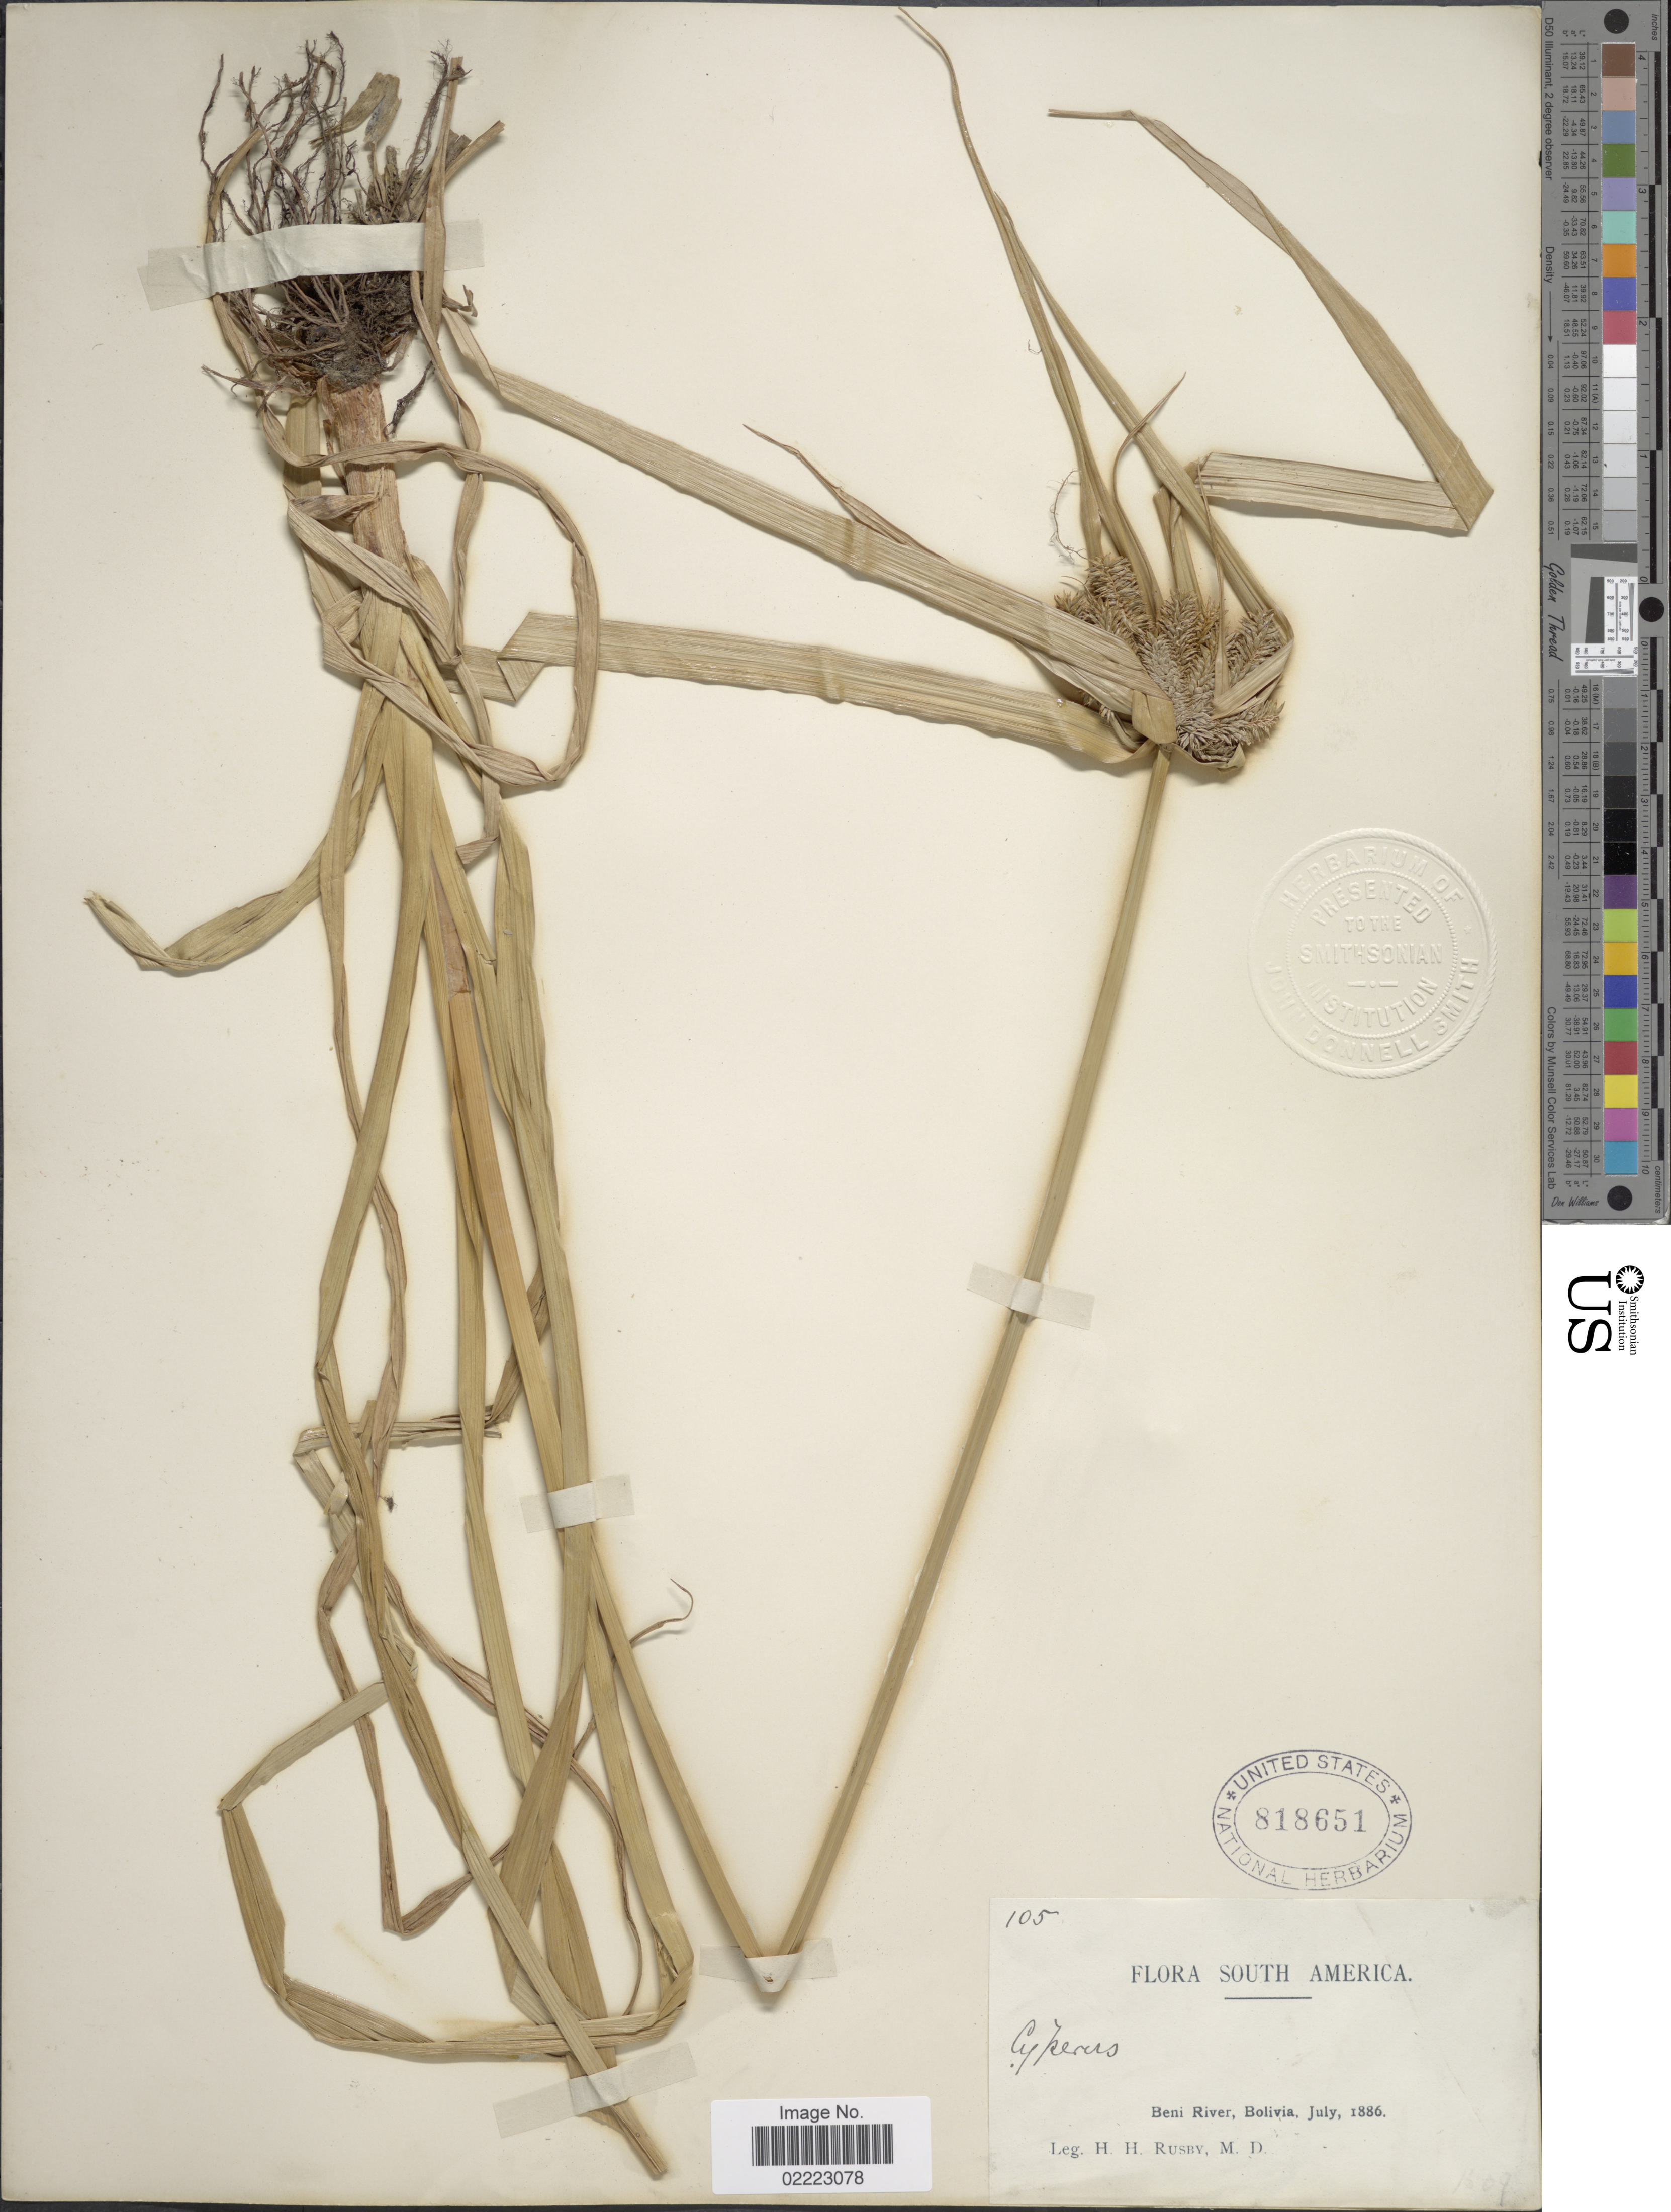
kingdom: Plantae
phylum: Tracheophyta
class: Liliopsida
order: Poales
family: Cyperaceae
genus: Cyperus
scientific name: Cyperus mutisii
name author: (Kunth) Andersson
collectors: H. H. Rusby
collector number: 105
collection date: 1886-07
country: Bolivia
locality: Beni River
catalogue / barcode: US 818651